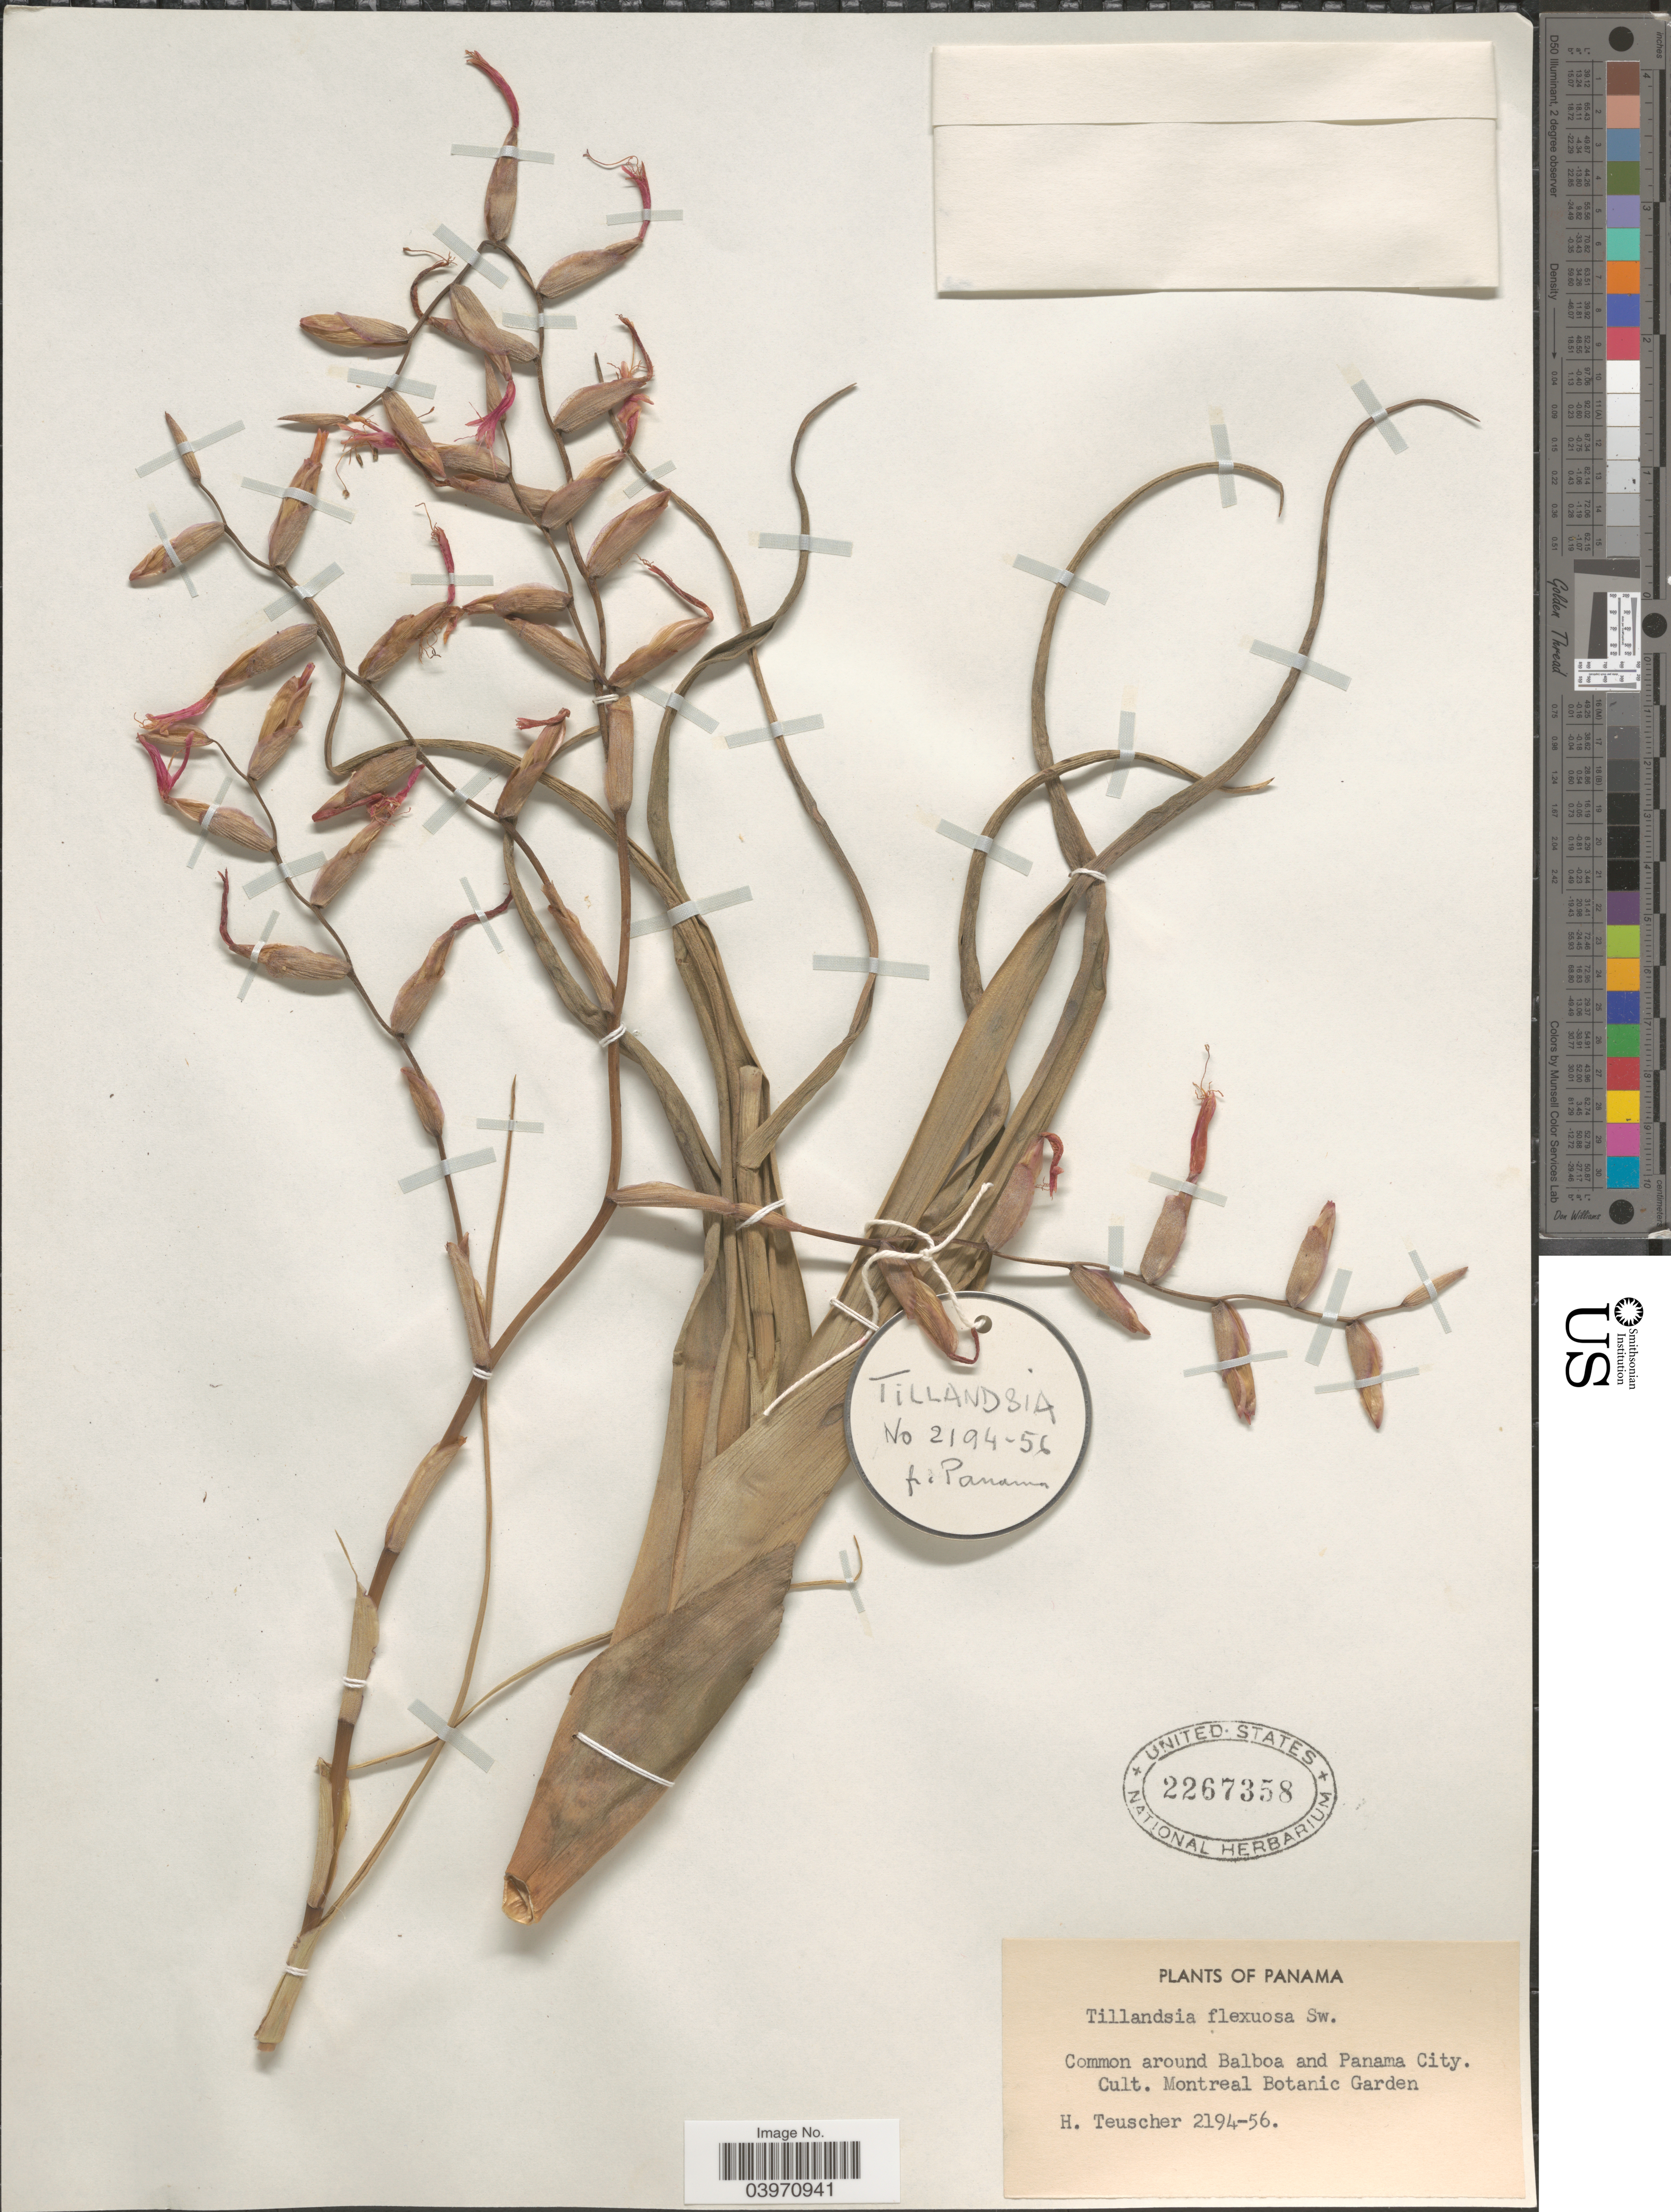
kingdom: Plantae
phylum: Tracheophyta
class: Liliopsida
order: Poales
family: Bromeliaceae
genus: Tillandsia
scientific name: Tillandsia flexuosa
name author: Sw.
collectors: H. Teuscher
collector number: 2194-56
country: Canada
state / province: Quebec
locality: Montreal Botanic Garden.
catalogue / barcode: US 2267358